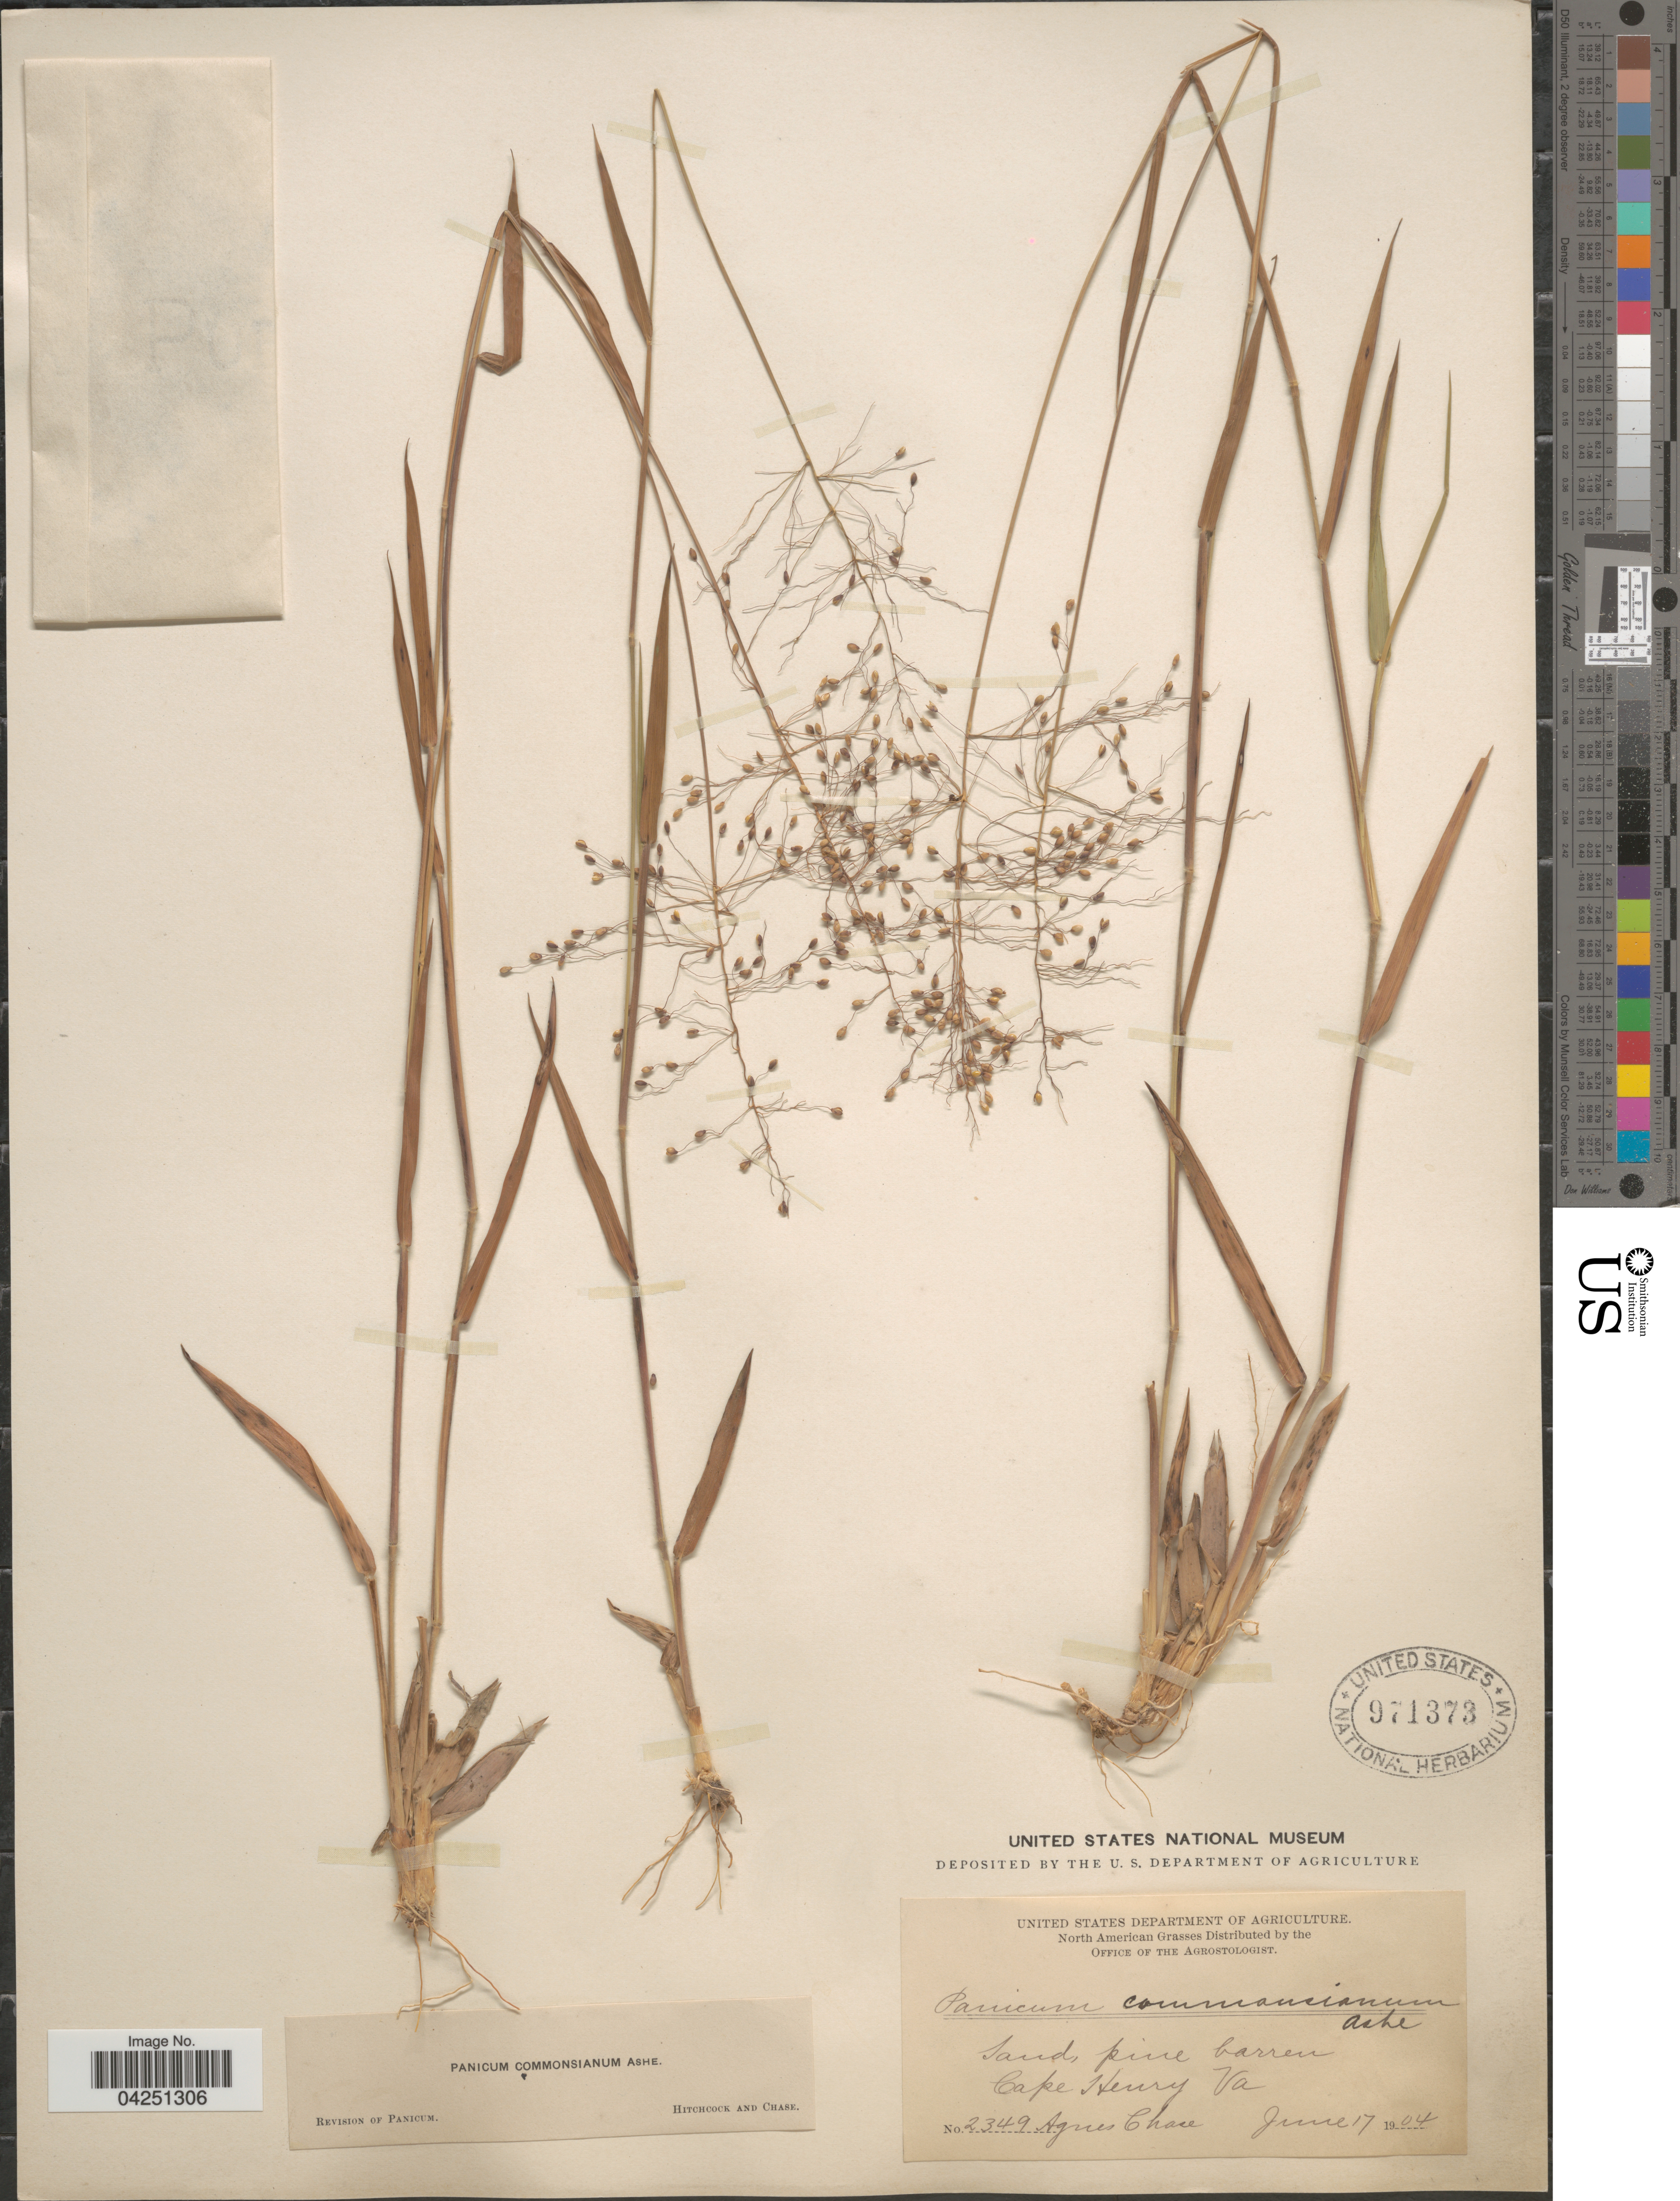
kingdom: Plantae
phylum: Tracheophyta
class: Liliopsida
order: Poales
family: Poaceae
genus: Dichanthelium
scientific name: Dichanthelium acuminatum var. acuminatum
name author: (Sw.) Gould & C.A. Clark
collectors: A. Chase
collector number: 2349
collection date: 1904-06-17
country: United States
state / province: Virginia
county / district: City of Virginia Beach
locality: Cape Henry.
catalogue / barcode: US 971373